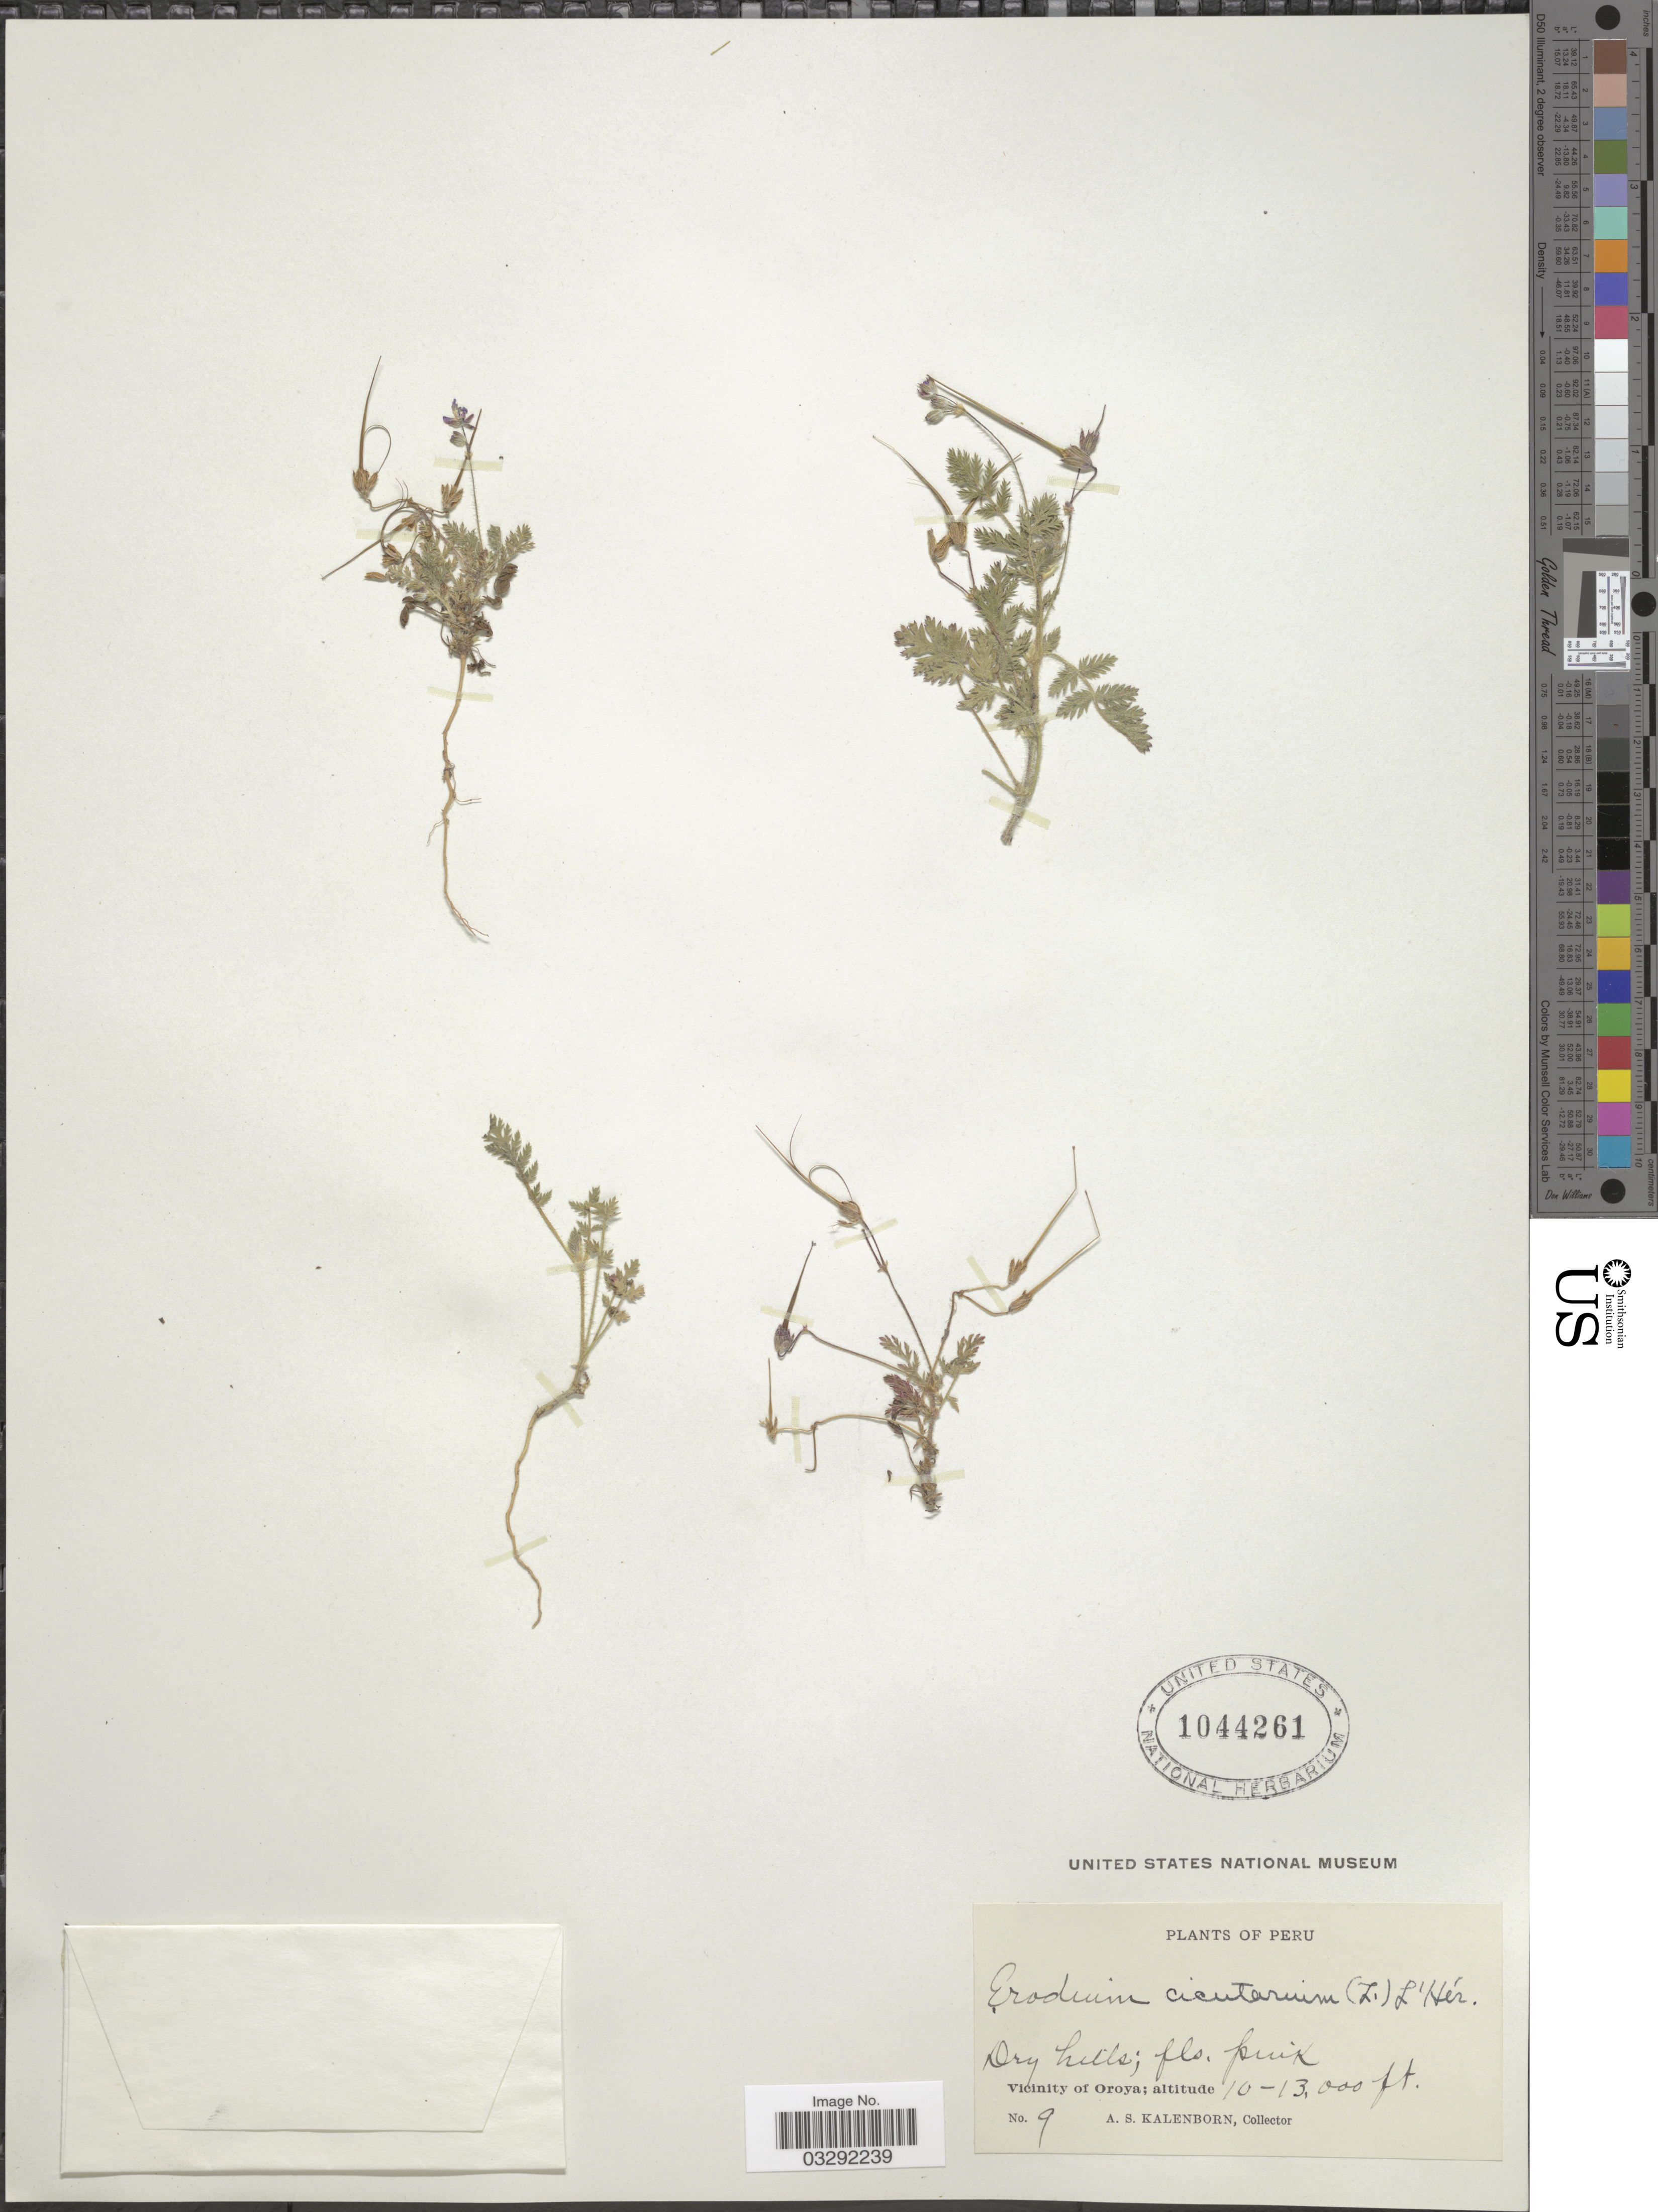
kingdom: Plantae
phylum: Tracheophyta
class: Magnoliopsida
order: Geraniales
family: Geraniaceae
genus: Erodium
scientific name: Erodium cicutarium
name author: (L.) L'Hér.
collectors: A. Kalenborn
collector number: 9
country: Peru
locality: Vicinity of Oroya.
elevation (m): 3048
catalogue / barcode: US 1044261